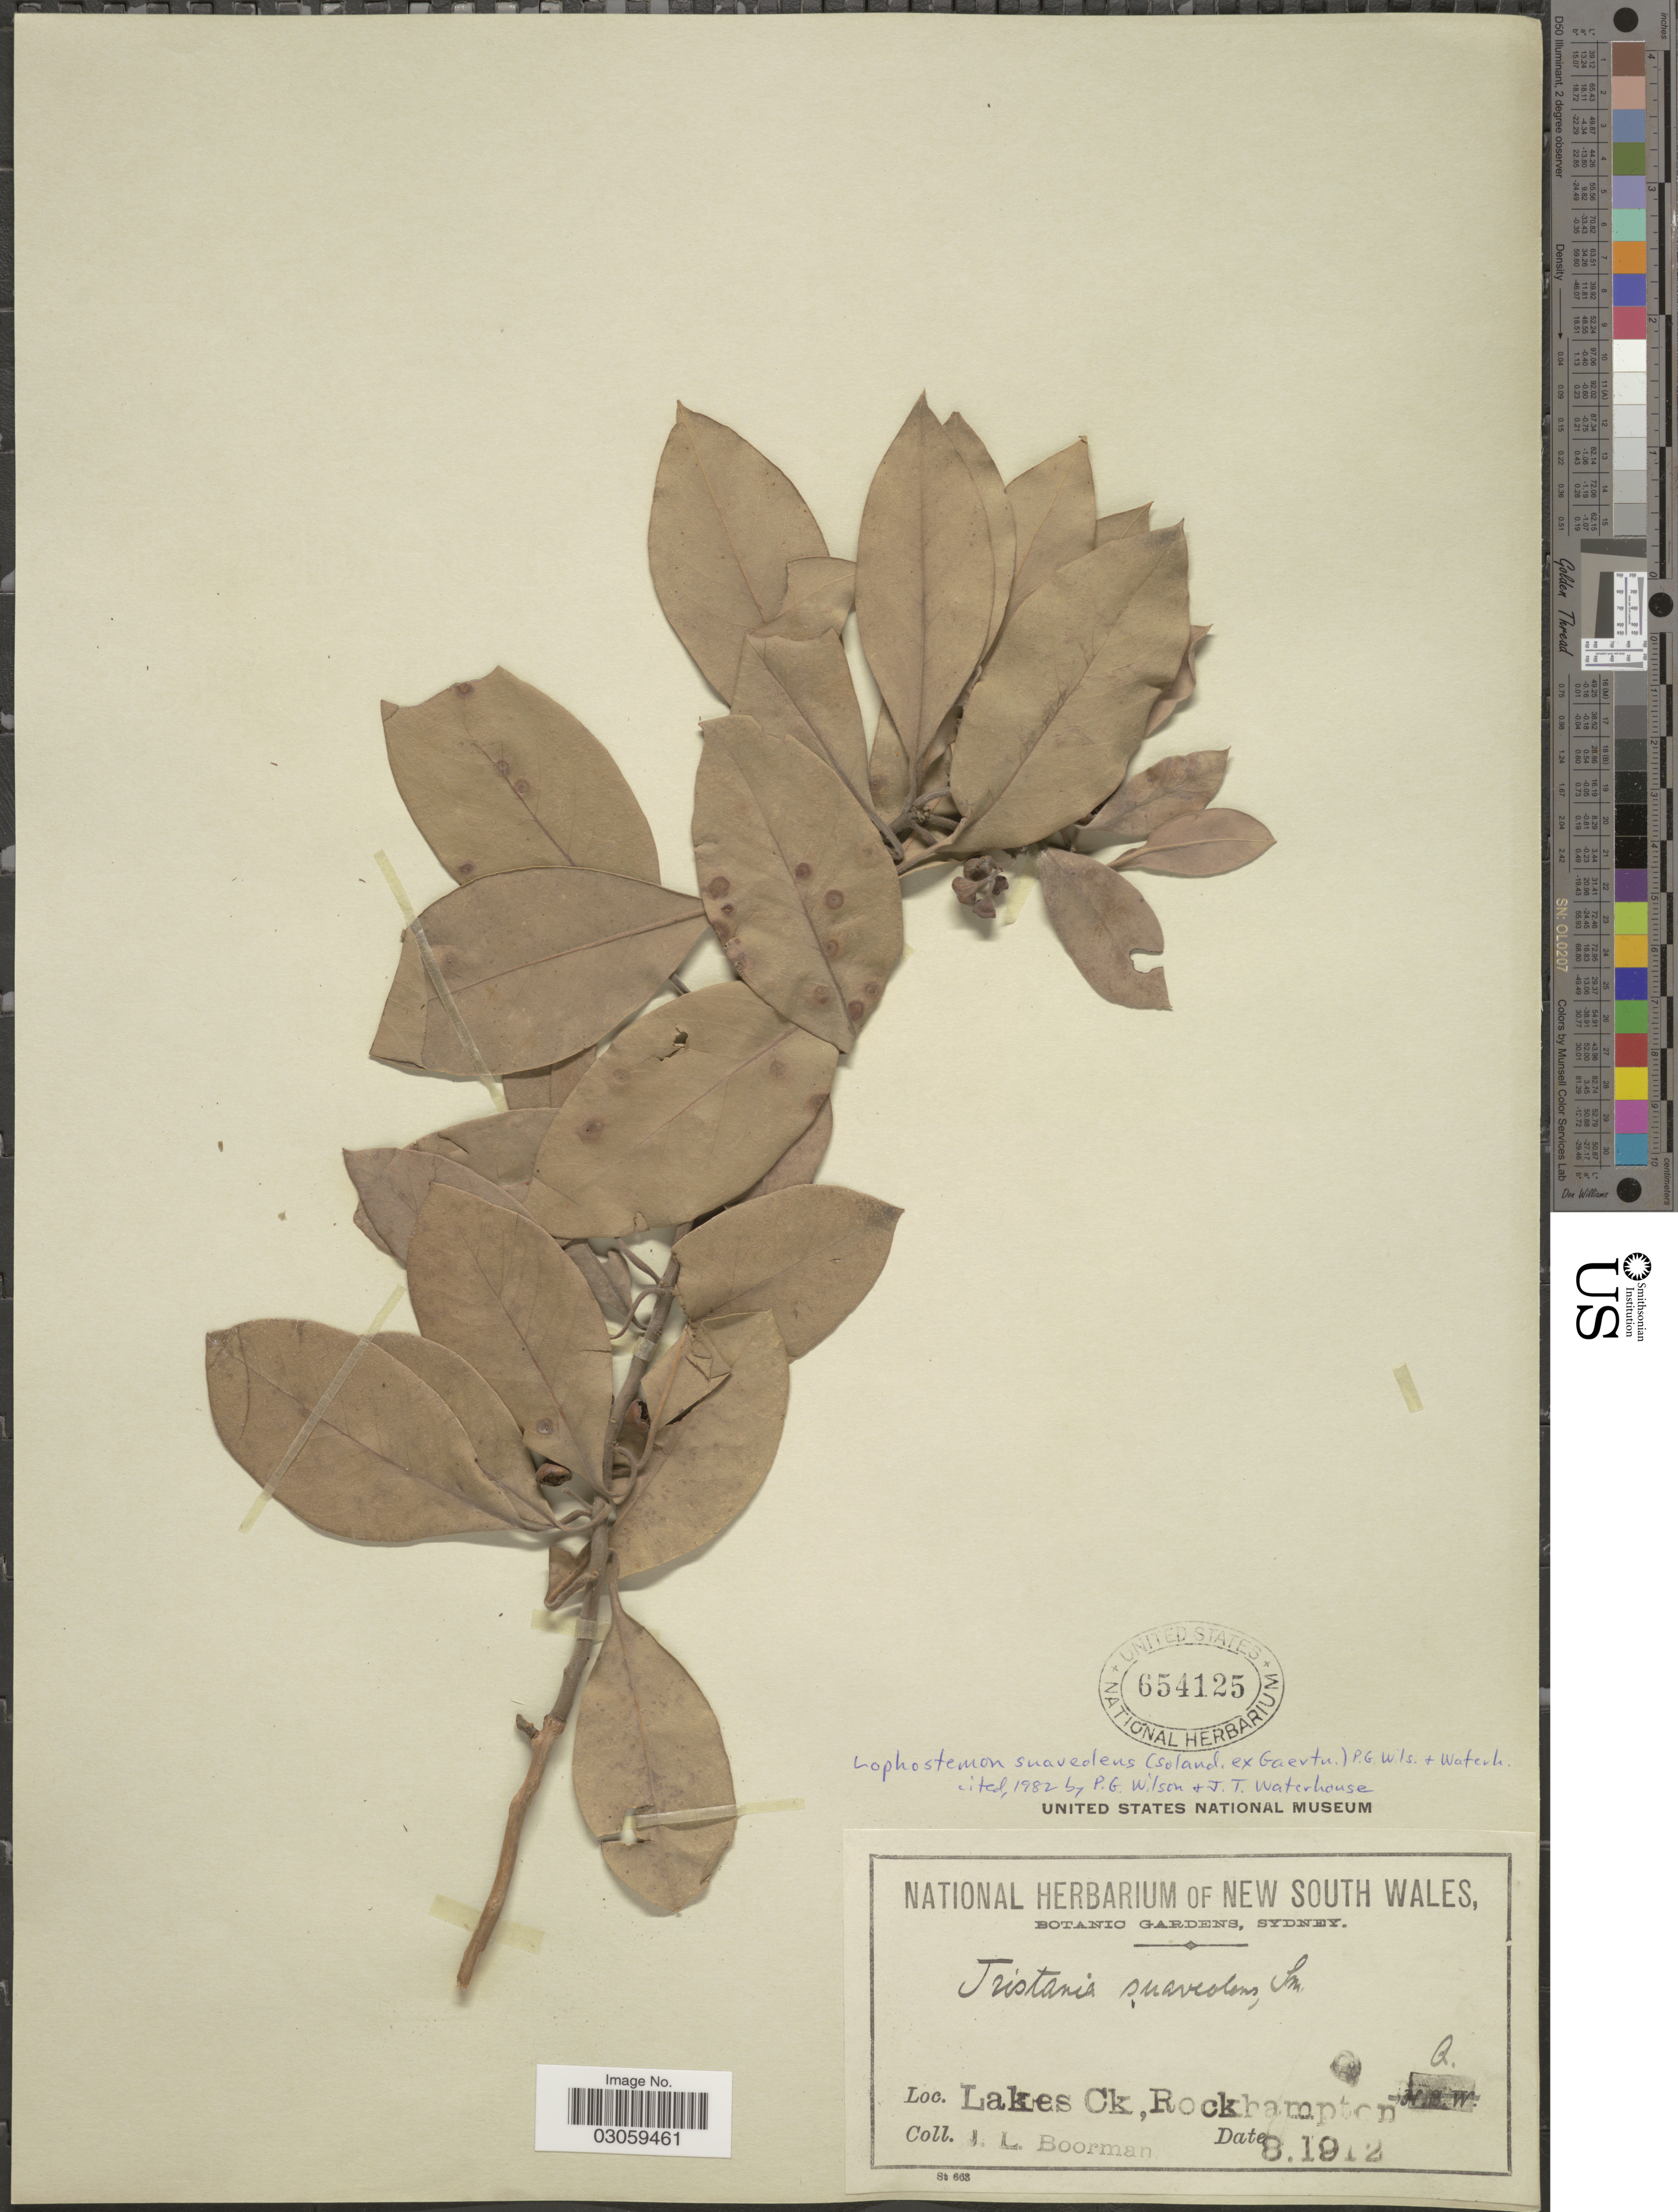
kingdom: Plantae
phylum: Tracheophyta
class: Magnoliopsida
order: Myrtales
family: Myrtaceae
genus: Lophostemon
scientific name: Lophostemon suaveolens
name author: (Sol. ex Gaertn.) P.G. Wilson & J. T. Waterh.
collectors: J. Boorman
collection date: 1912-08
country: Australia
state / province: Queensland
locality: Lakes Ck, Rockhampton.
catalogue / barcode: US 654125